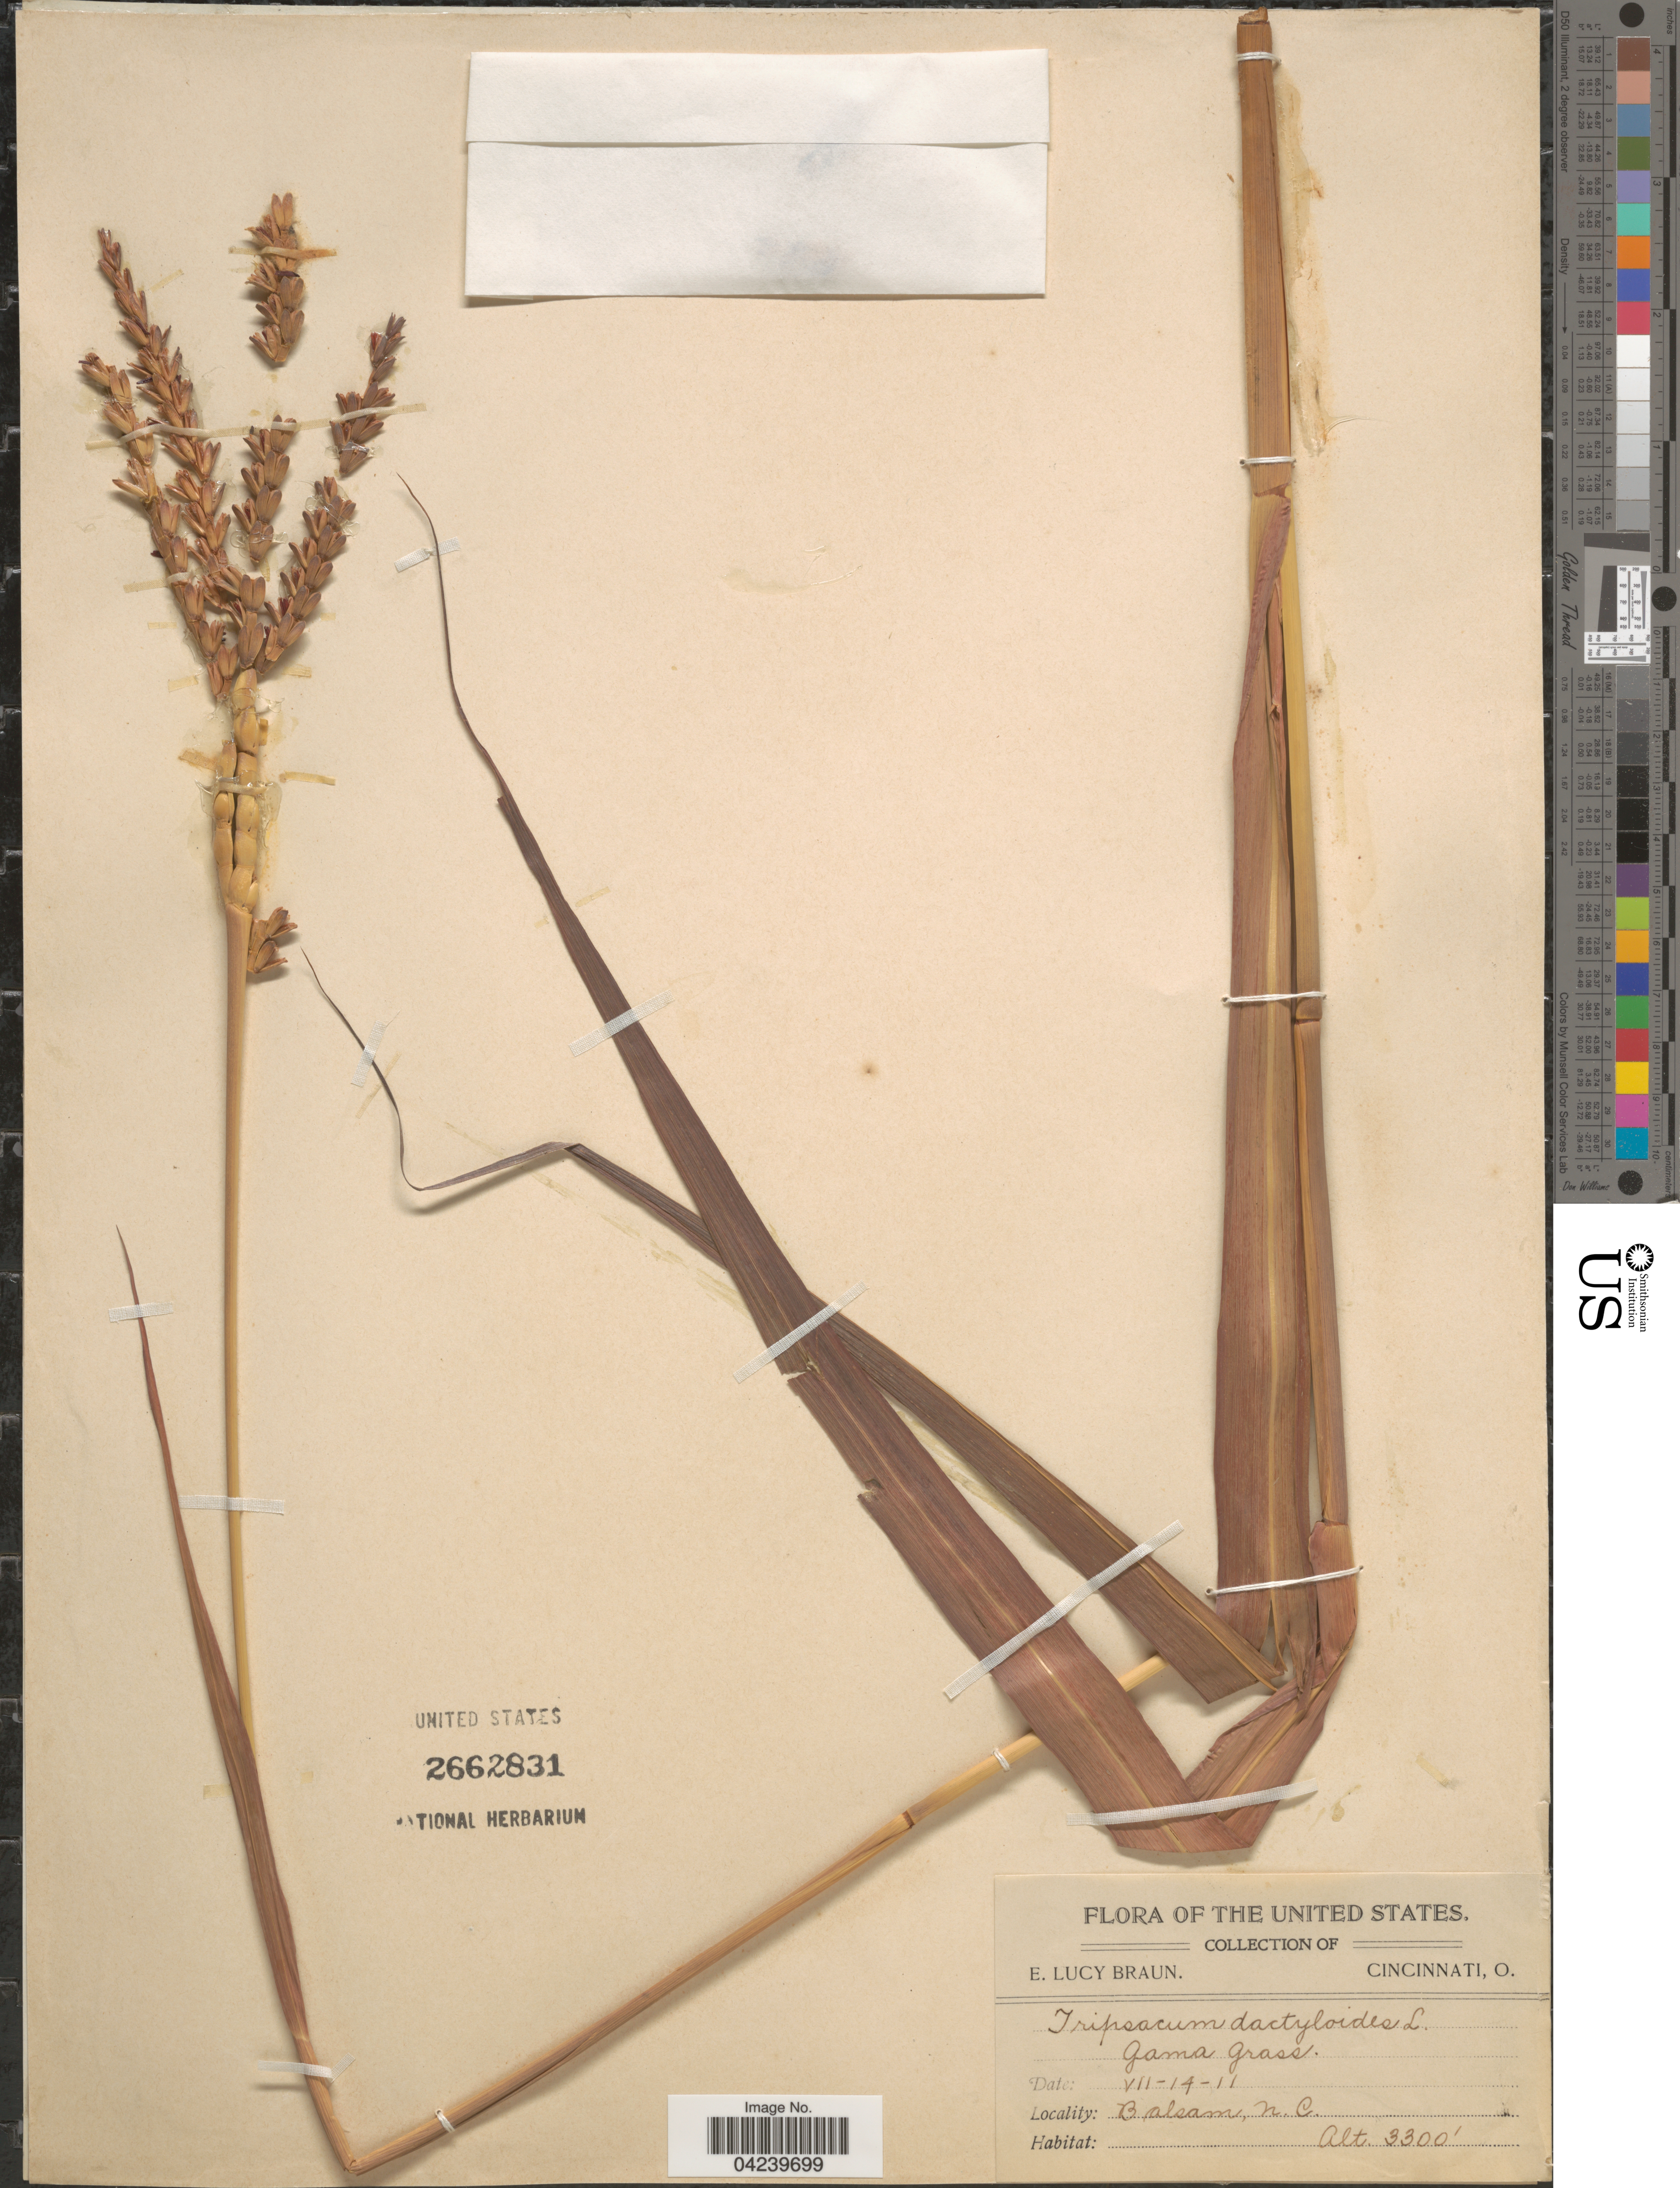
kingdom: Plantae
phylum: Tracheophyta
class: Liliopsida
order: Poales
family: Poaceae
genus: Tripsacum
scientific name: Tripsacum dactyloides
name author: (L.) L.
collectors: E. L. Braun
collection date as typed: Transcribed d/m/y: 14/7/11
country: United States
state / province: North Carolina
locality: Balsam.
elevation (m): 1006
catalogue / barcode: US 2662831